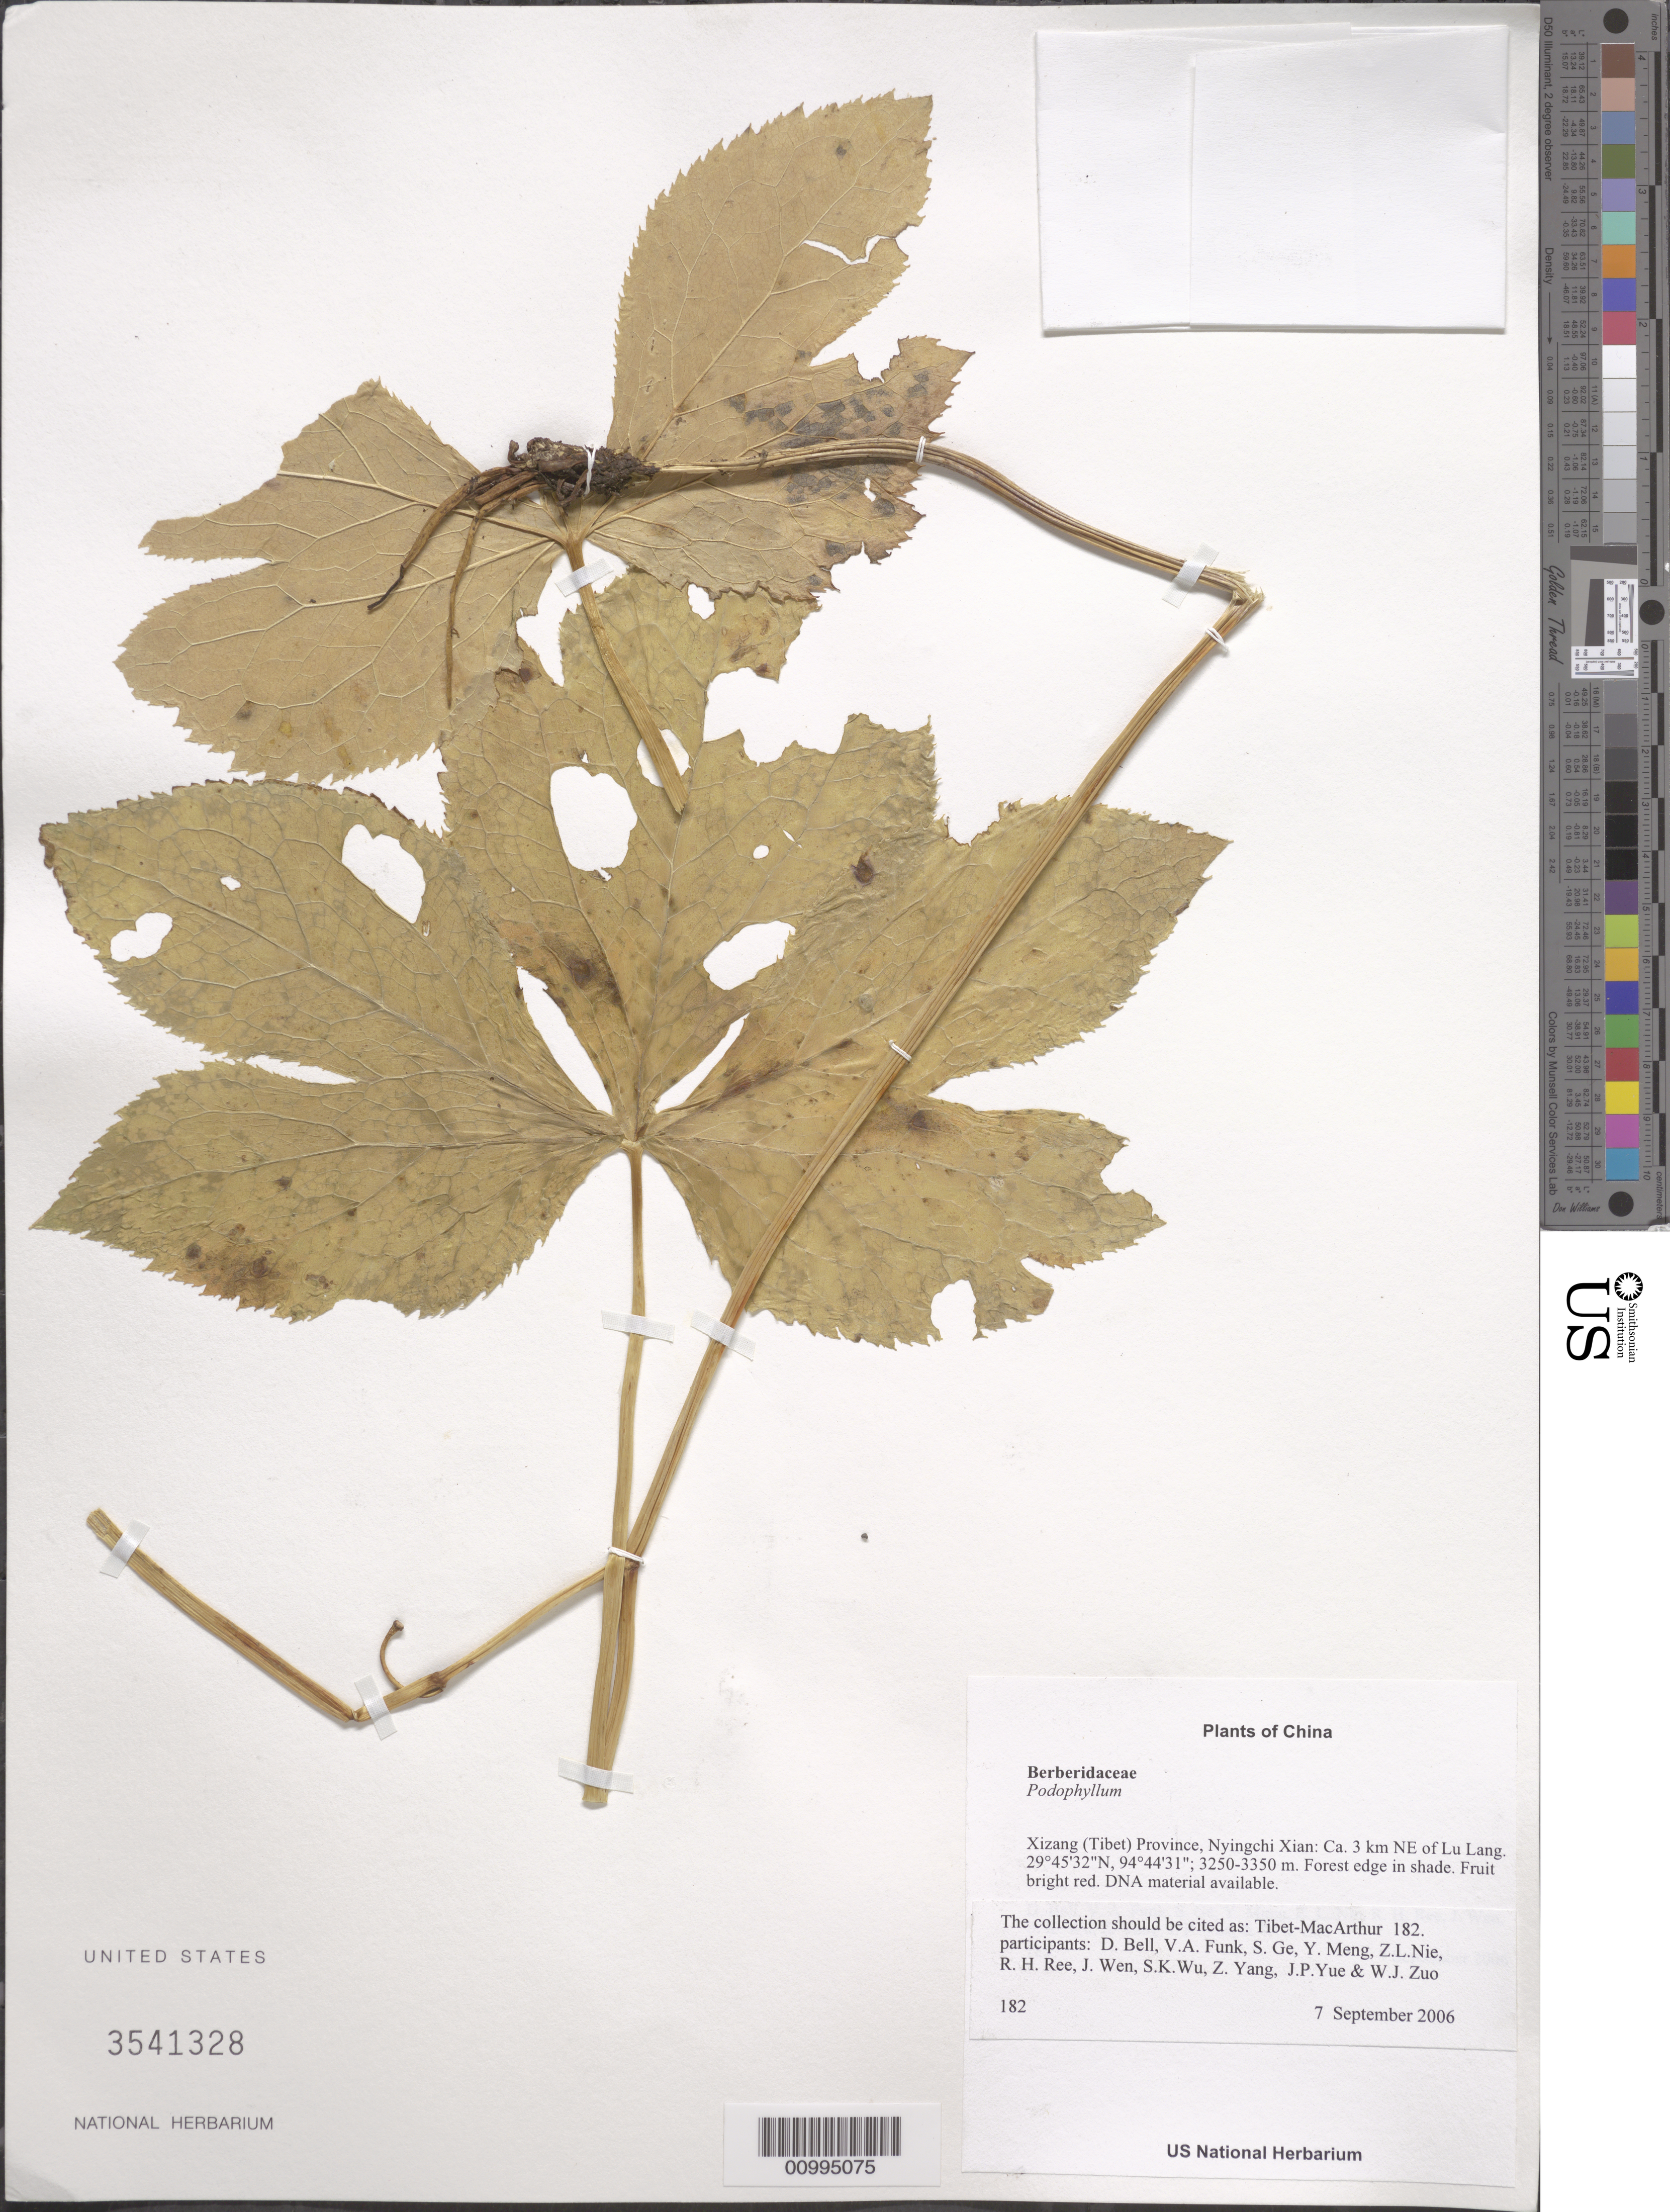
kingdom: Plantae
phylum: Tracheophyta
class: Magnoliopsida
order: Ranunculales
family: Berberidaceae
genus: Podophyllum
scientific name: Podophyllum sp.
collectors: Tibet-MacArthur, D. A. Bell, V. Funk, S. Ge, Y. Meng, Z. Nie, R. Ree, J. Wen, S. K. Wu, Z. Yang, J. Yue & W. Zuo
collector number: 182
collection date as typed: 07 Sep 2006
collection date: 2006-09-07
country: China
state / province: Xizang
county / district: Nyingchi Xian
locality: Ca. 3 km NE of Lu Lang.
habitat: Mixed broadleaved (Quercus, Betula) and coniferous (Picea) forest and adjacent wet meadows. Forest edge in shade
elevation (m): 3250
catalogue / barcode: US 3541328